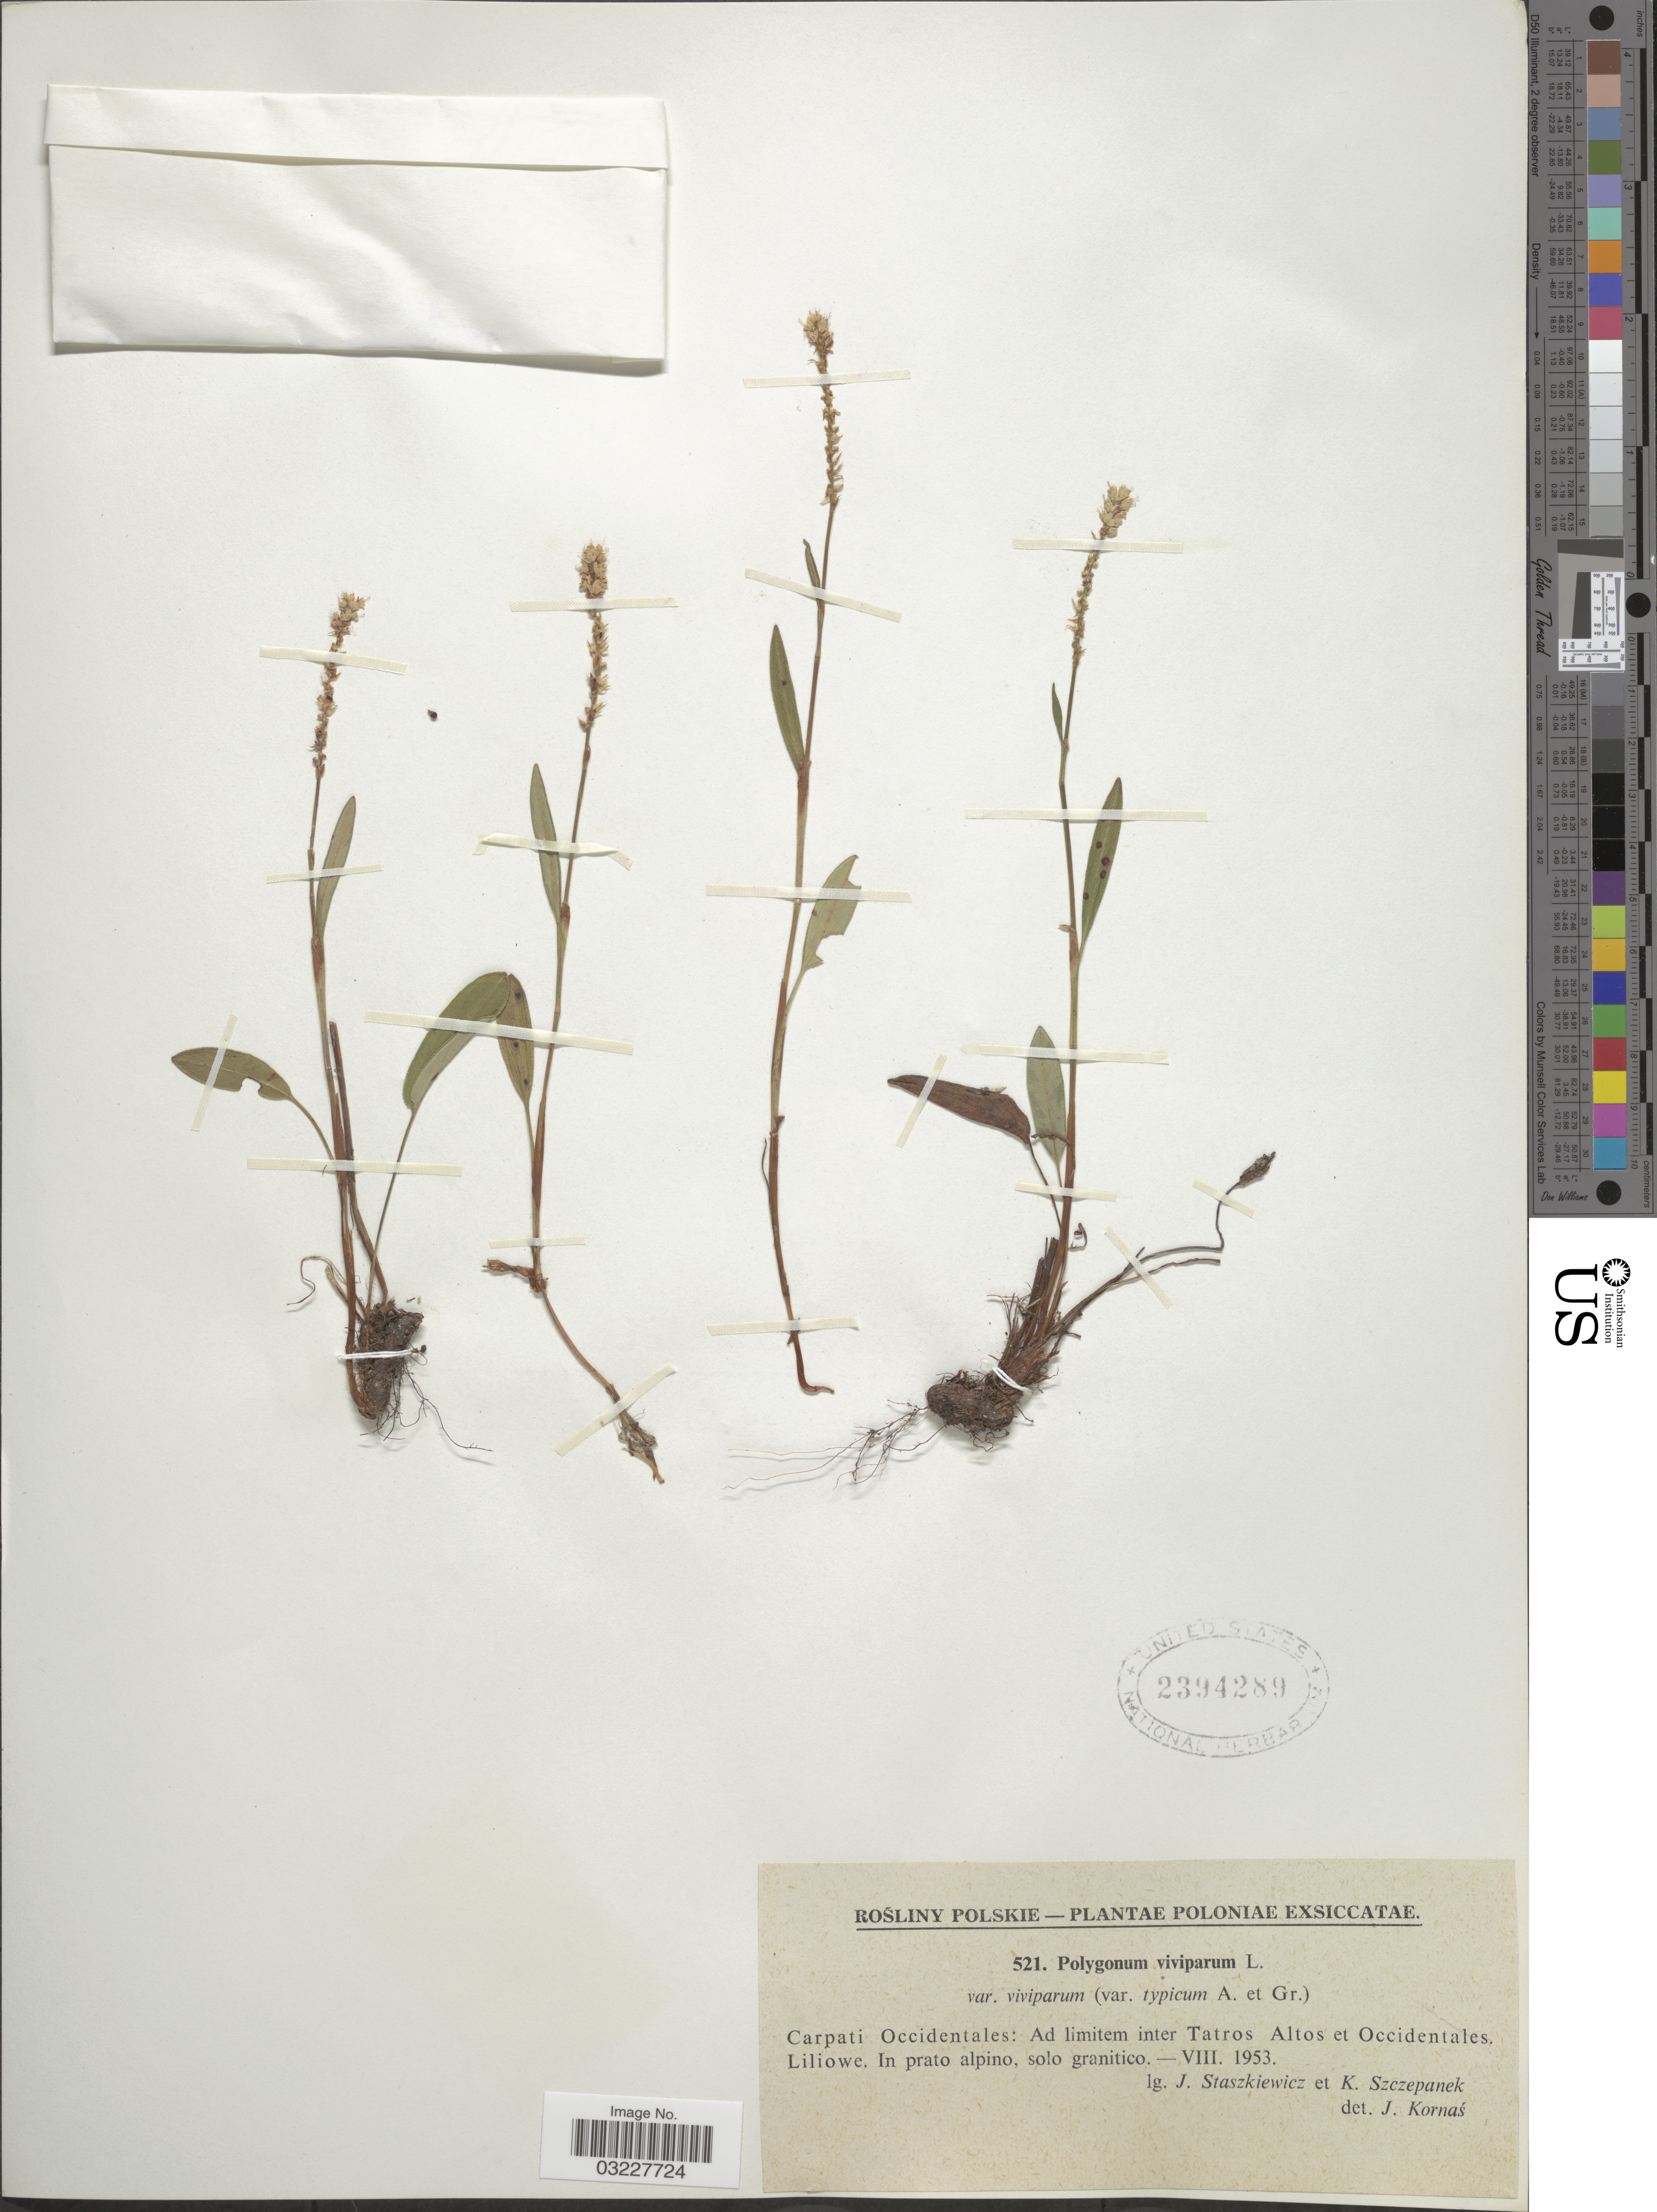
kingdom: Plantae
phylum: Tracheophyta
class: Magnoliopsida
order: Caryophyllales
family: Polygonaceae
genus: Bistorta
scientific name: Bistorta vivipara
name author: (L.) Delarbre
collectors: J. Staszkiewicz & K. Szczepanek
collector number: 521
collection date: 1953-08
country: Poland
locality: Poloniae. Carpati Occidentales: Ad limitem inter Tatros Altos et Occidentales, Liliowe.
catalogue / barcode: US 2394289